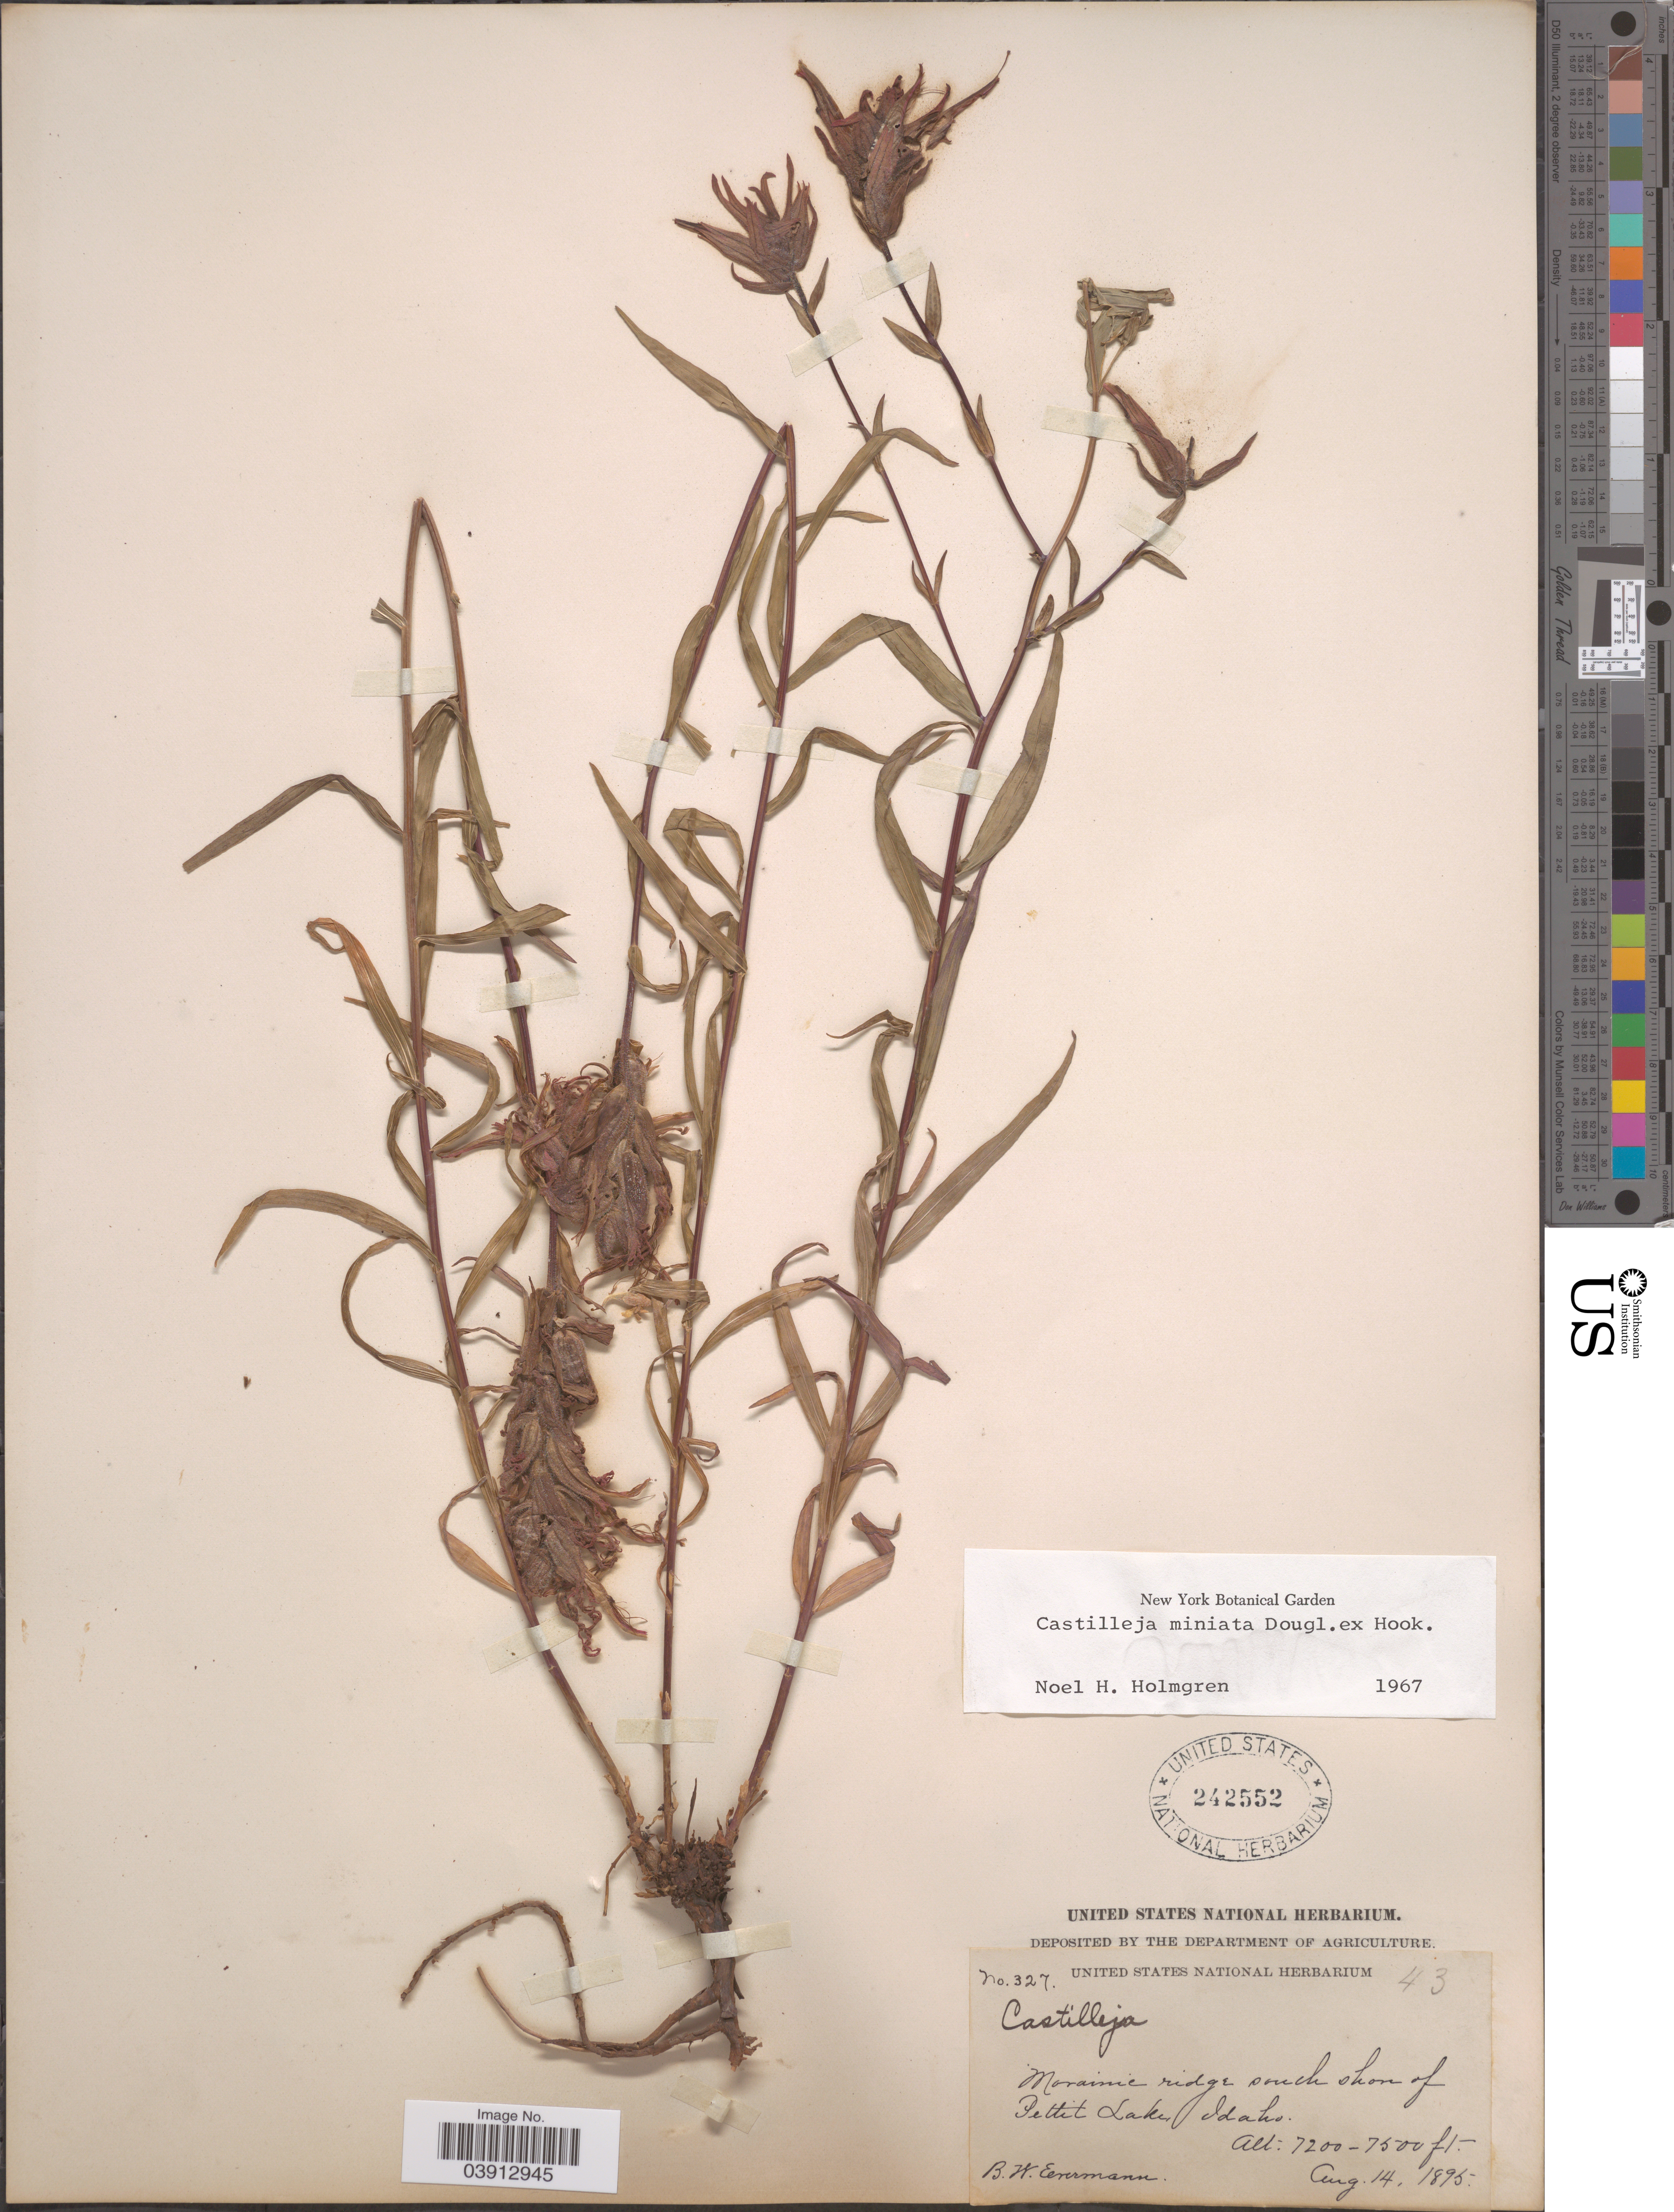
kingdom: Plantae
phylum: Tracheophyta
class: Magnoliopsida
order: Lamiales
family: Orobanchaceae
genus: Castilleja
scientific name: Castilleja miniata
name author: Douglas ex Hook.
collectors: B. W. Evermann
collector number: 327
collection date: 1895-08-14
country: United States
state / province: Idaho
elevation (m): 2195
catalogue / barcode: US 242552